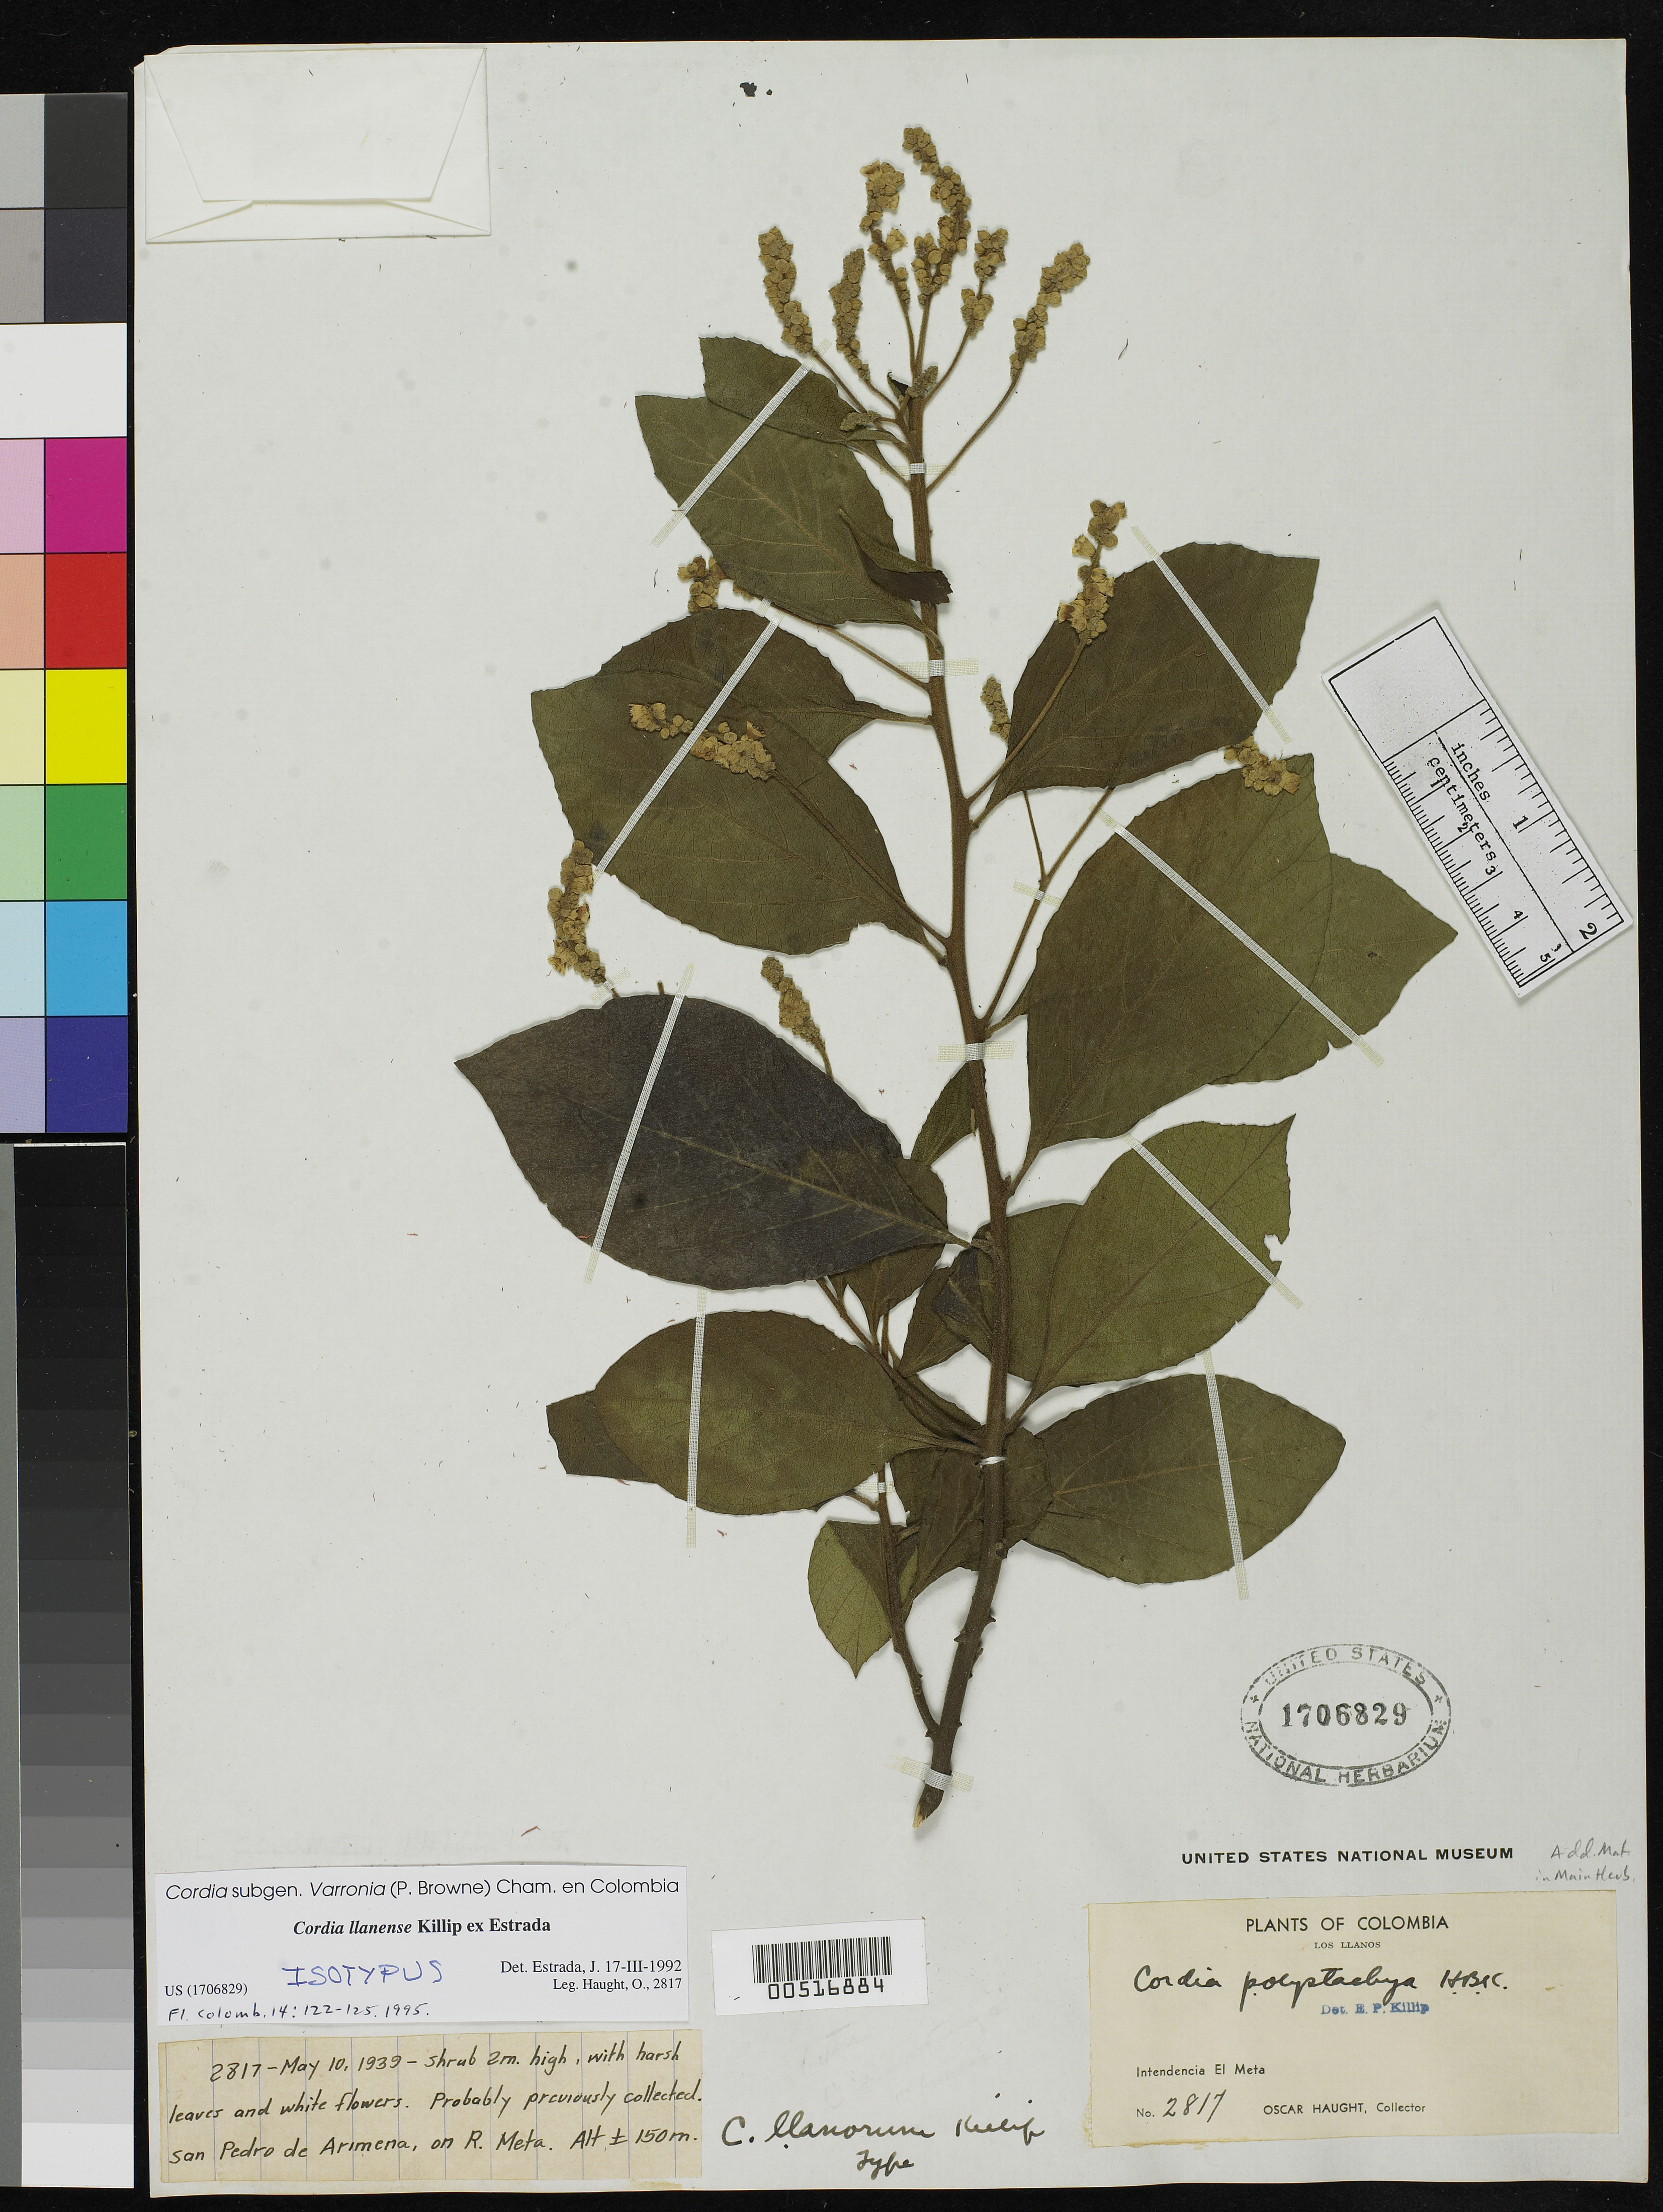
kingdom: Plantae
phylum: Tracheophyta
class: Magnoliopsida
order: Boraginales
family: Cordiaceae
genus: Cordia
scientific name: Cordia llanense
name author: Killip ex J. Estrada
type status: Isotype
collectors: O. L. Haught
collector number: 2817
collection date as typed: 10 May 1939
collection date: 1939-05-10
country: Colombia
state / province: Meta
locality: San Pedro de Armena, on Rio Meta.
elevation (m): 150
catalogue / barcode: US 1706829